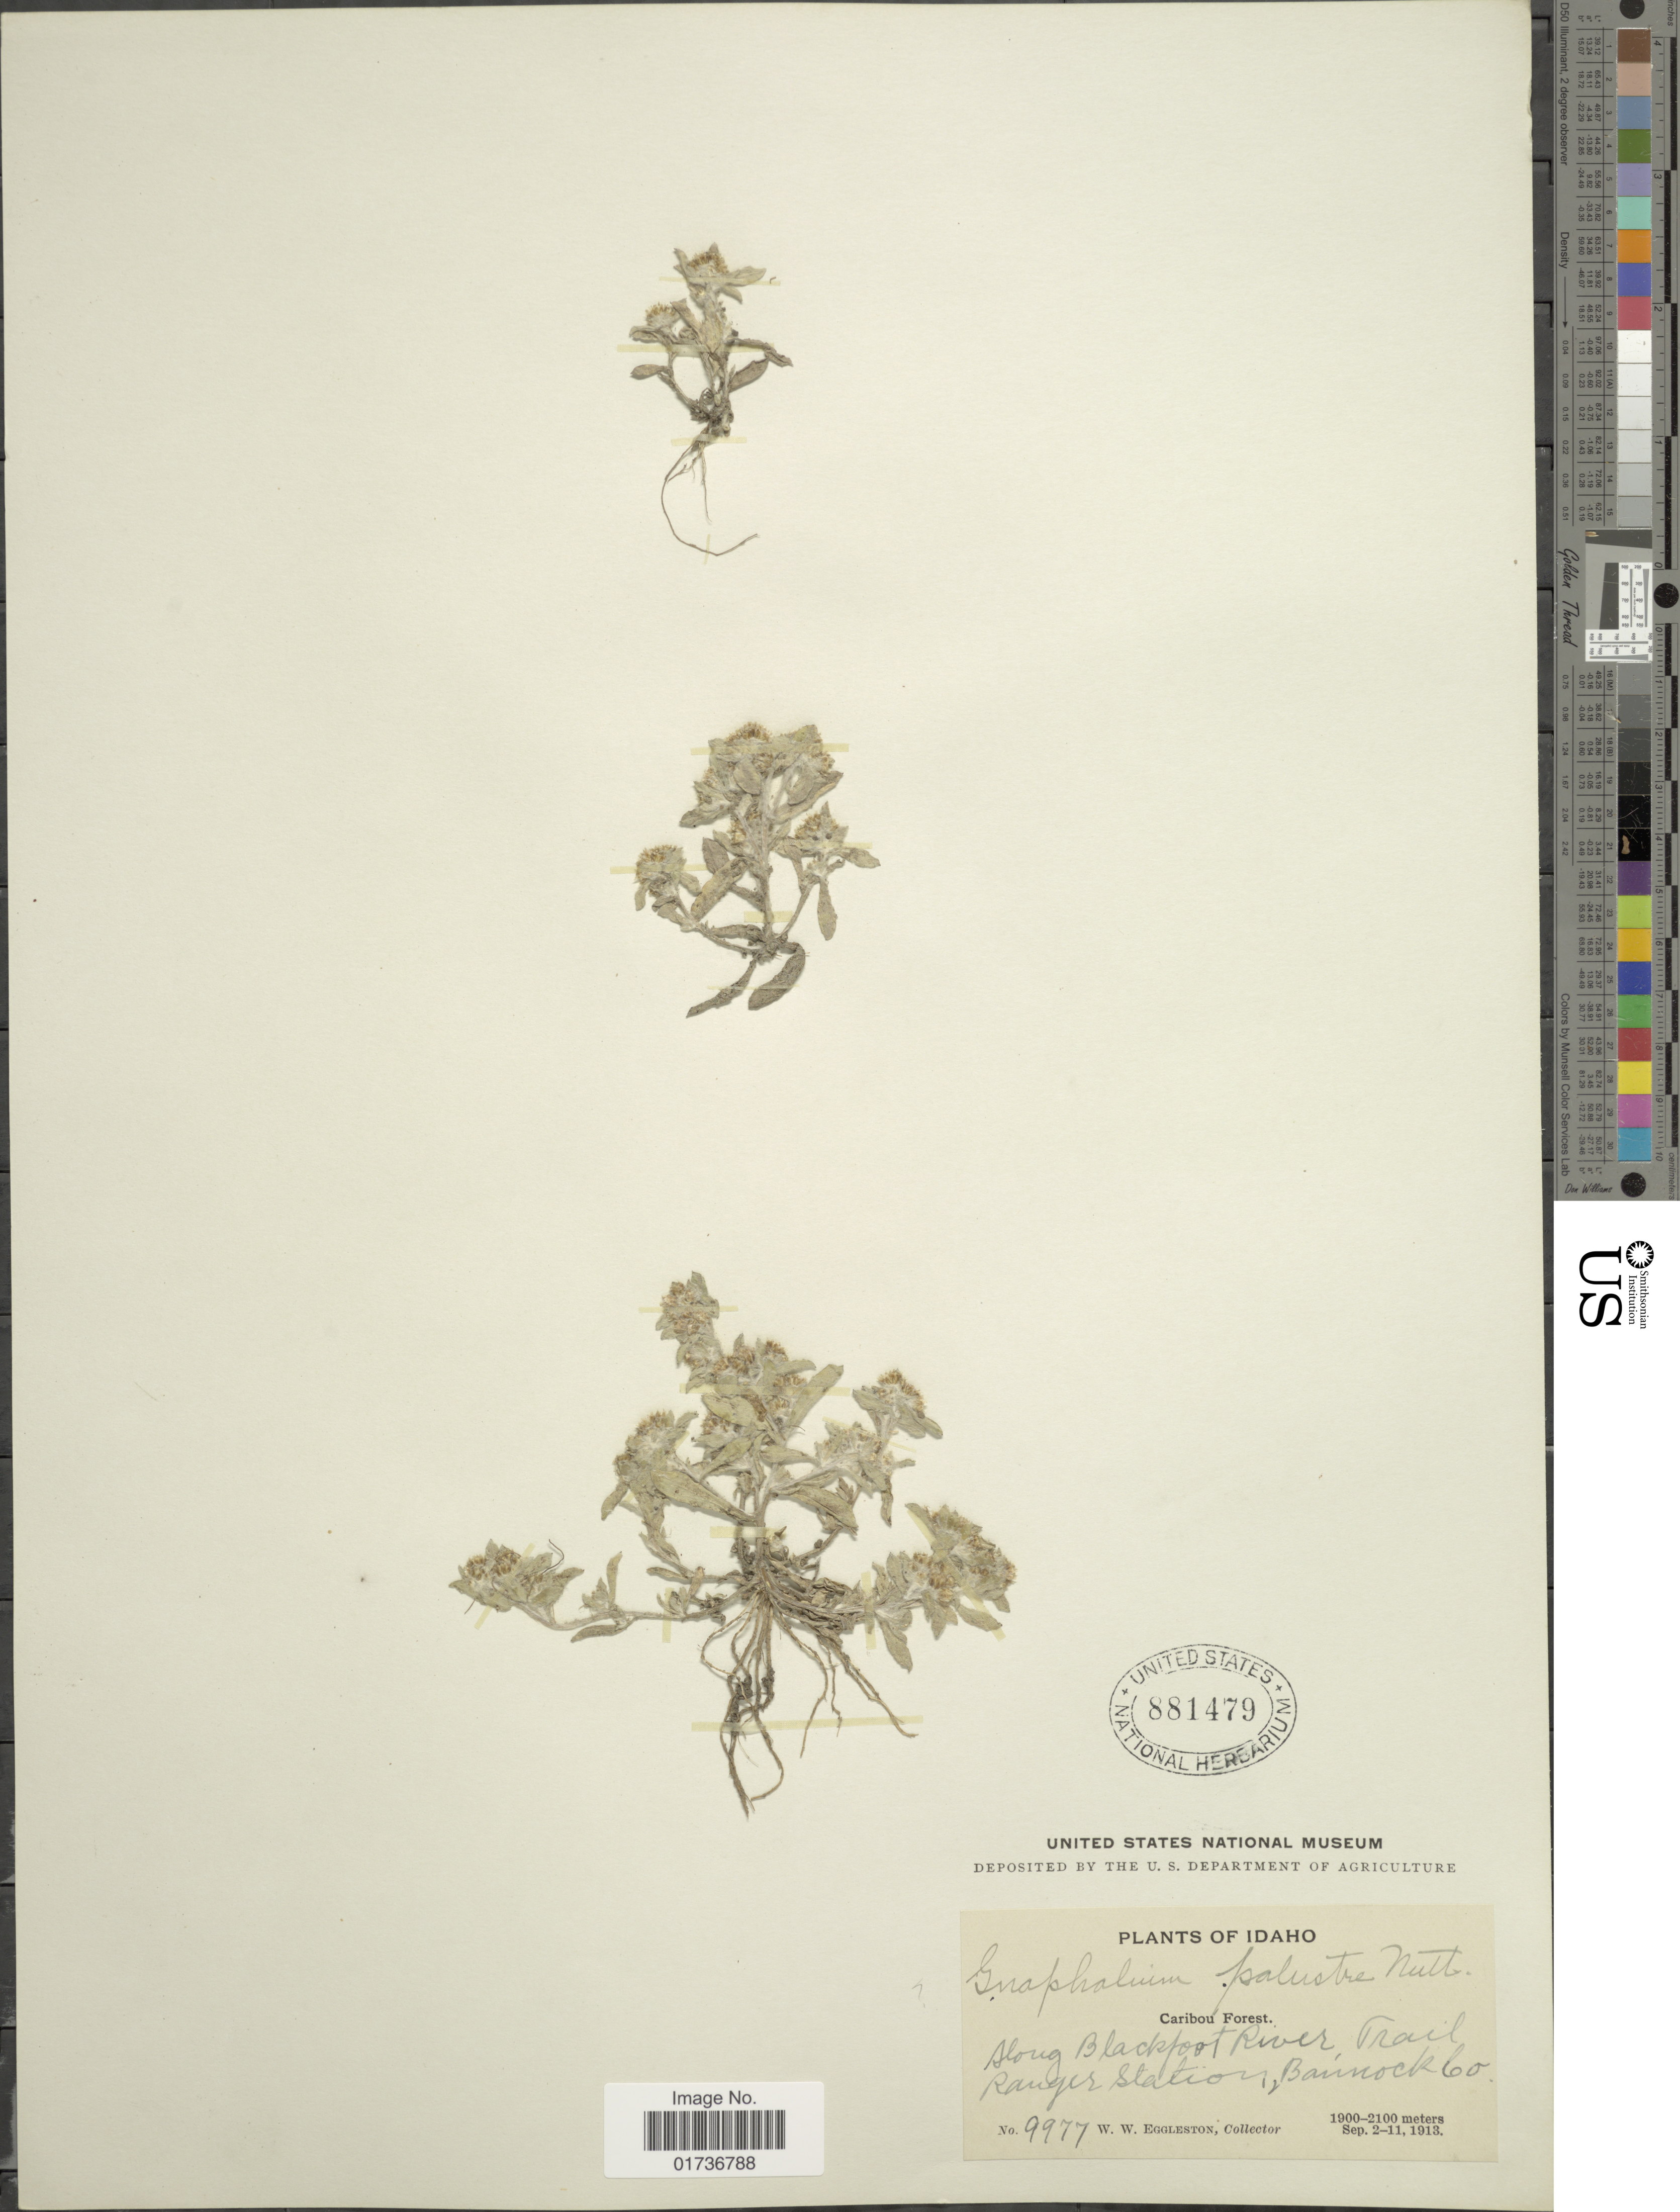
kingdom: Plantae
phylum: Tracheophyta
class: Magnoliopsida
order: Asterales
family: Asteraceae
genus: Gnaphalium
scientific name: Gnaphalium palustre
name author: Nutt.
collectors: W. W. Eggleston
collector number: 9977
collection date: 1913-09-02/1913-09-11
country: United States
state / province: Idaho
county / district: Bannock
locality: Caribou Forest, Along Blackfoot River, Trail Ranger Station, Bannock Co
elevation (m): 1900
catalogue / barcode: US 881479